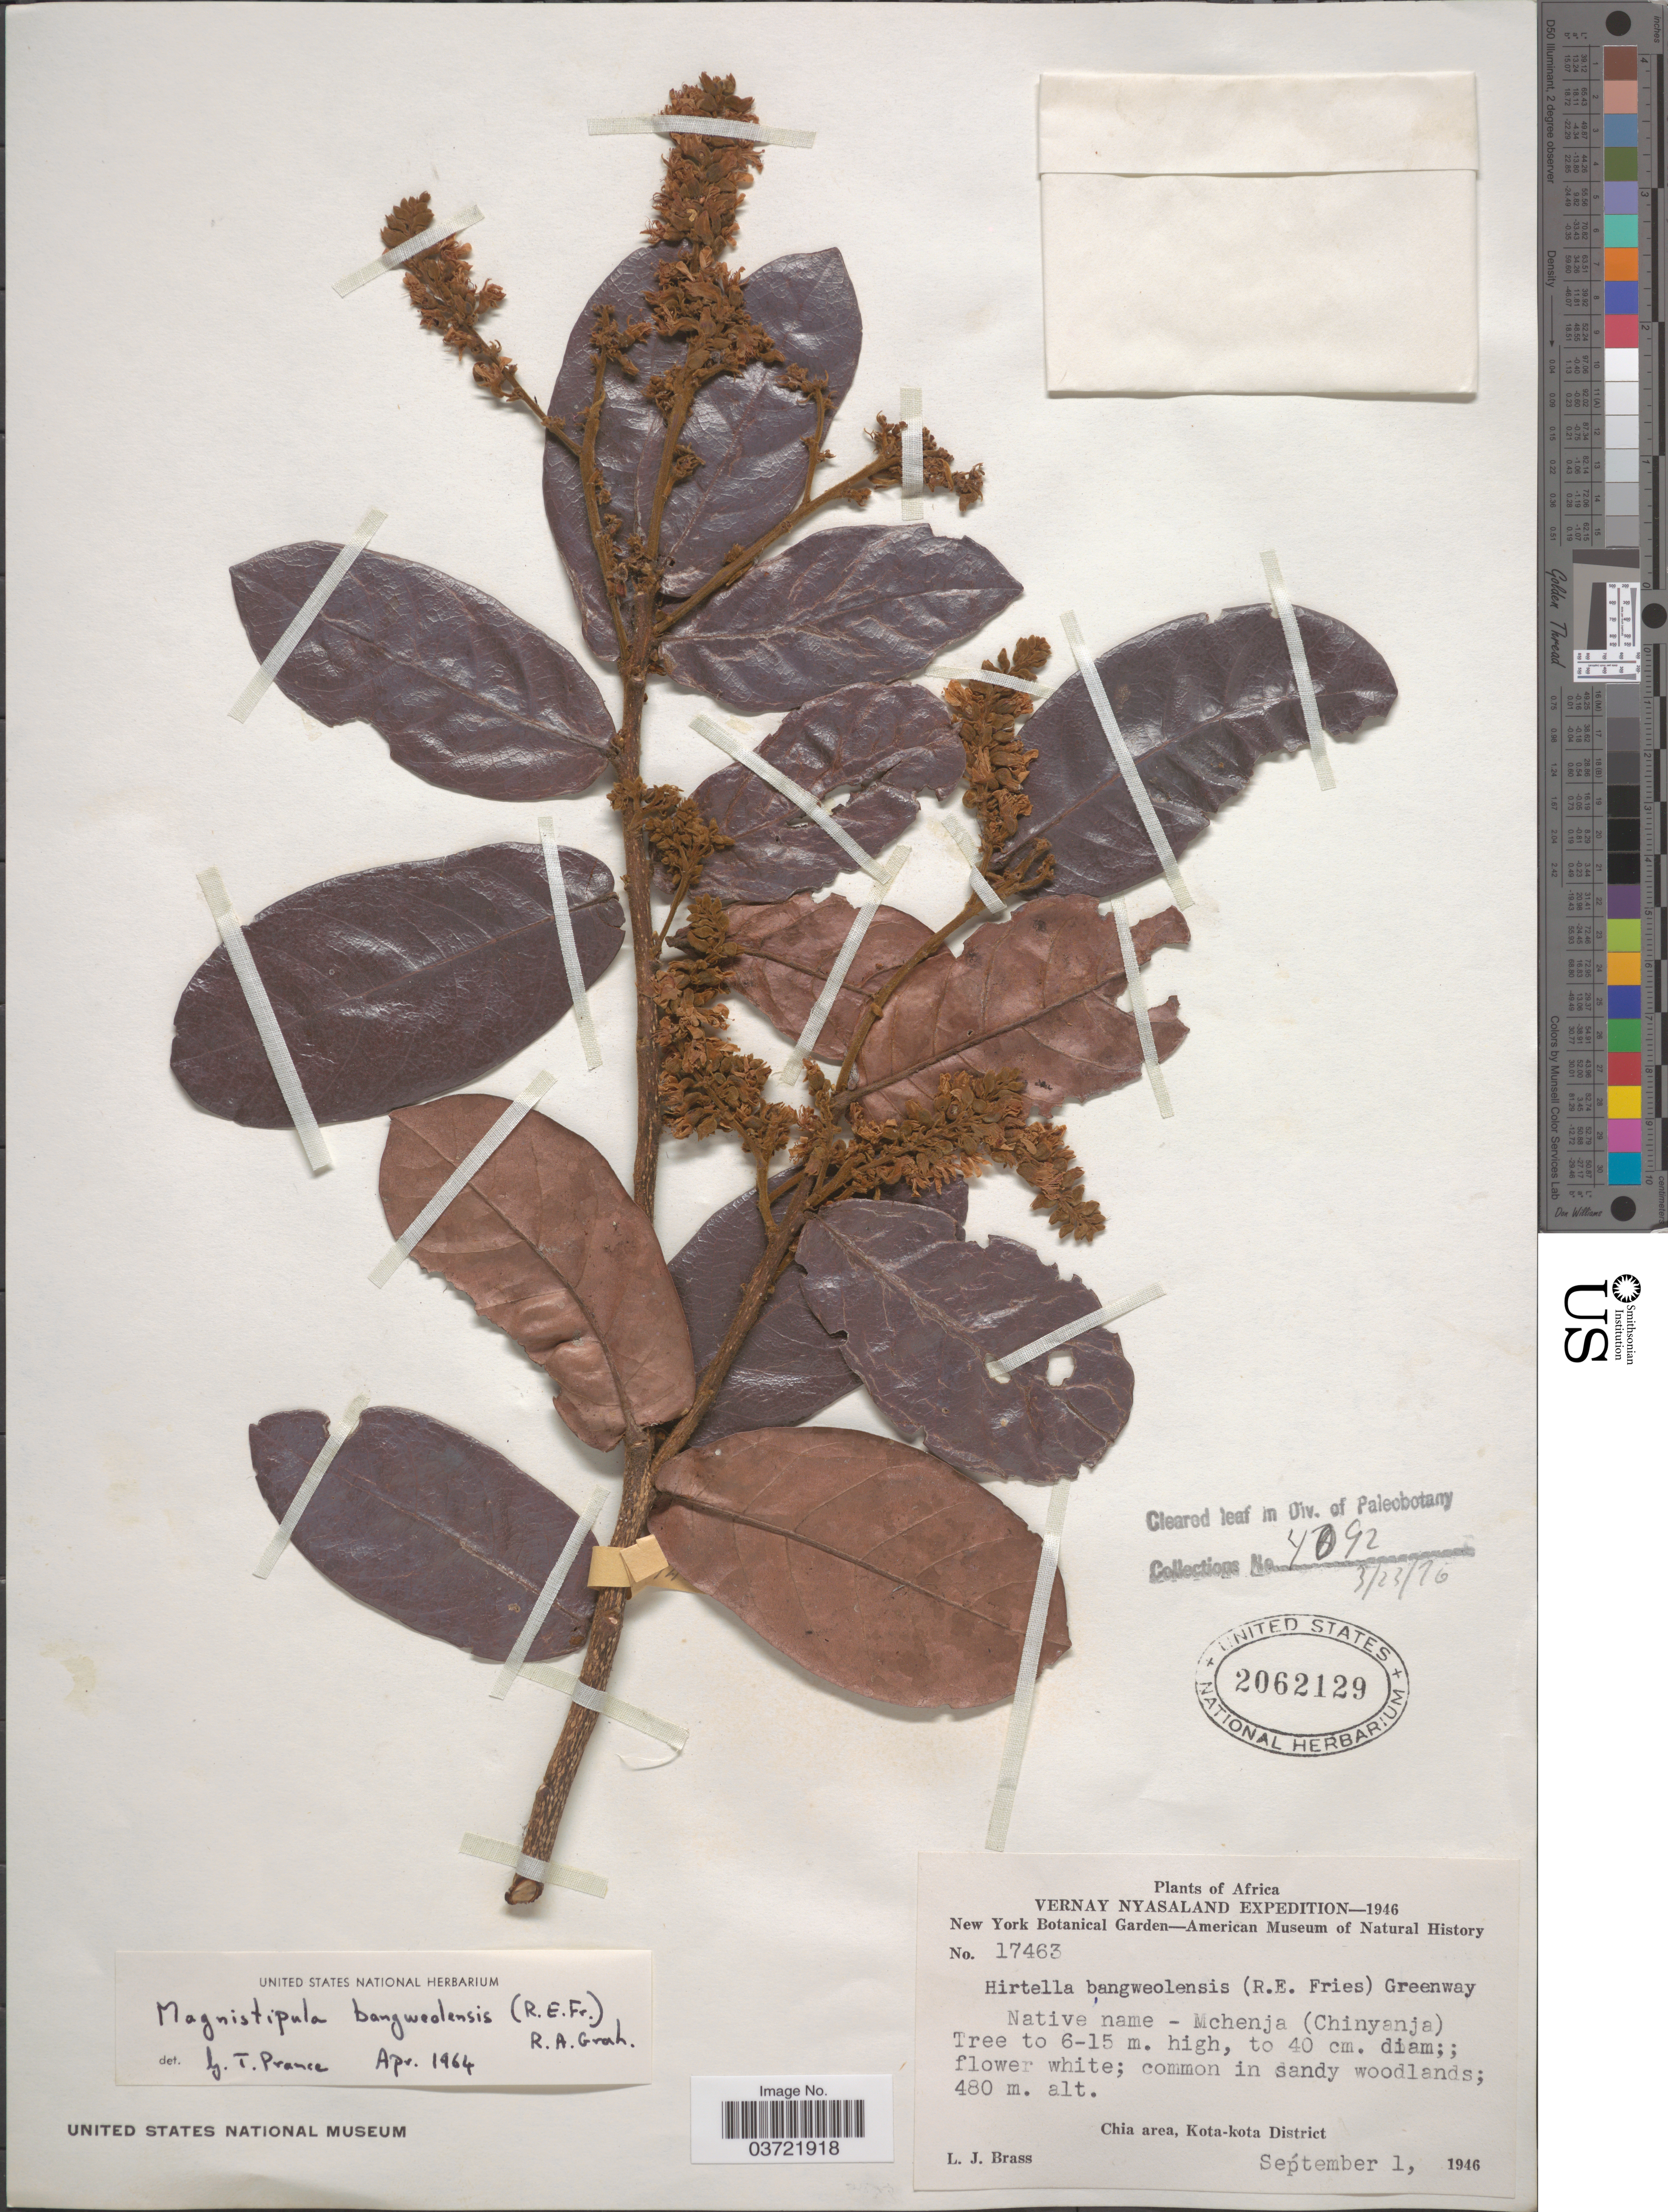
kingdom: Plantae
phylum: Tracheophyta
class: Magnoliopsida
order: Malpighiales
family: Chrysobalanaceae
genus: Magnistipula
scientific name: Magnistipula bangweolensis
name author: (R.E. Fr.) R.A. Graham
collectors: L. J. Brass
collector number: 17463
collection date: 1946-09-01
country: Malawi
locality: Vernay Nyasaland. Chia area, Kota-kota District.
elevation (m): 480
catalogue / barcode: US 2062129